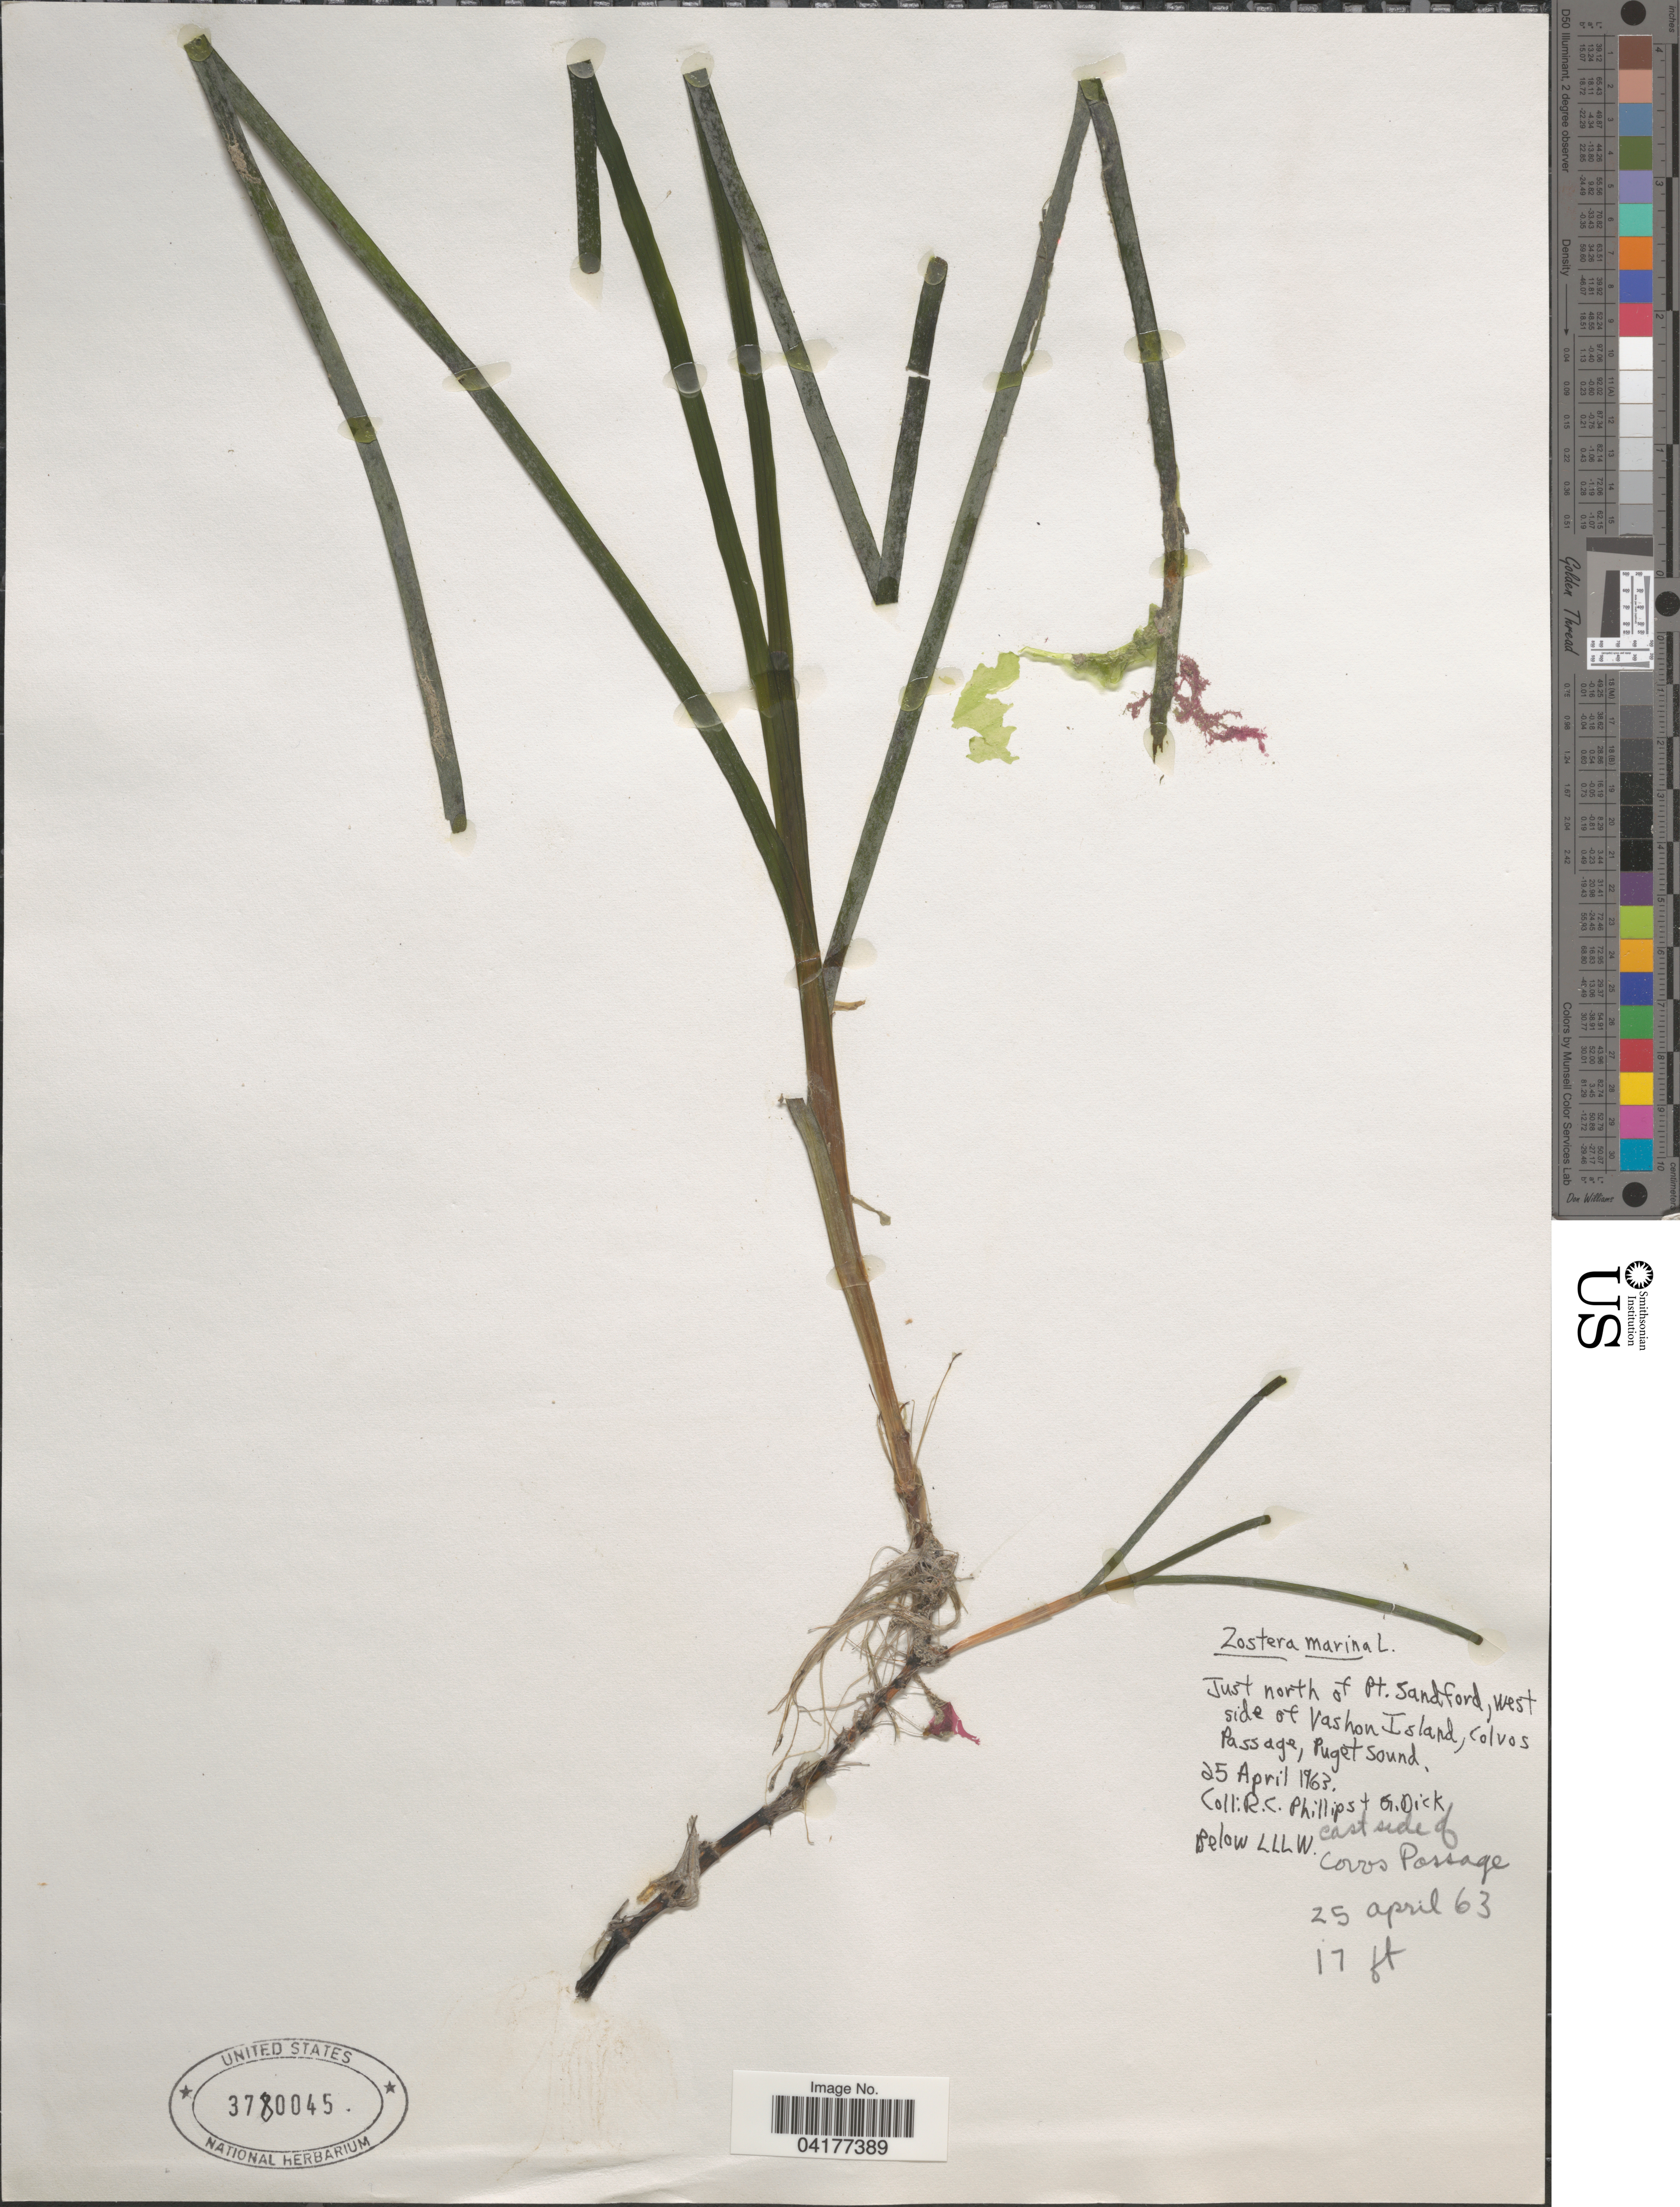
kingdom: Plantae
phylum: Tracheophyta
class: Liliopsida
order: Alismatales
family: Zosteraceae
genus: Zostera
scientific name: Zostera marina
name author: L.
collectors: R. C. Phillips & G. Dick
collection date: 1963-04-25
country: United States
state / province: Washington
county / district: King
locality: Just north of Pt. Sandford, west side of Vashon Island, Colvos Passage, Puget Sound. Below LLLW. East side of Covos Passage.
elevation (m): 5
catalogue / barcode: US 3780045